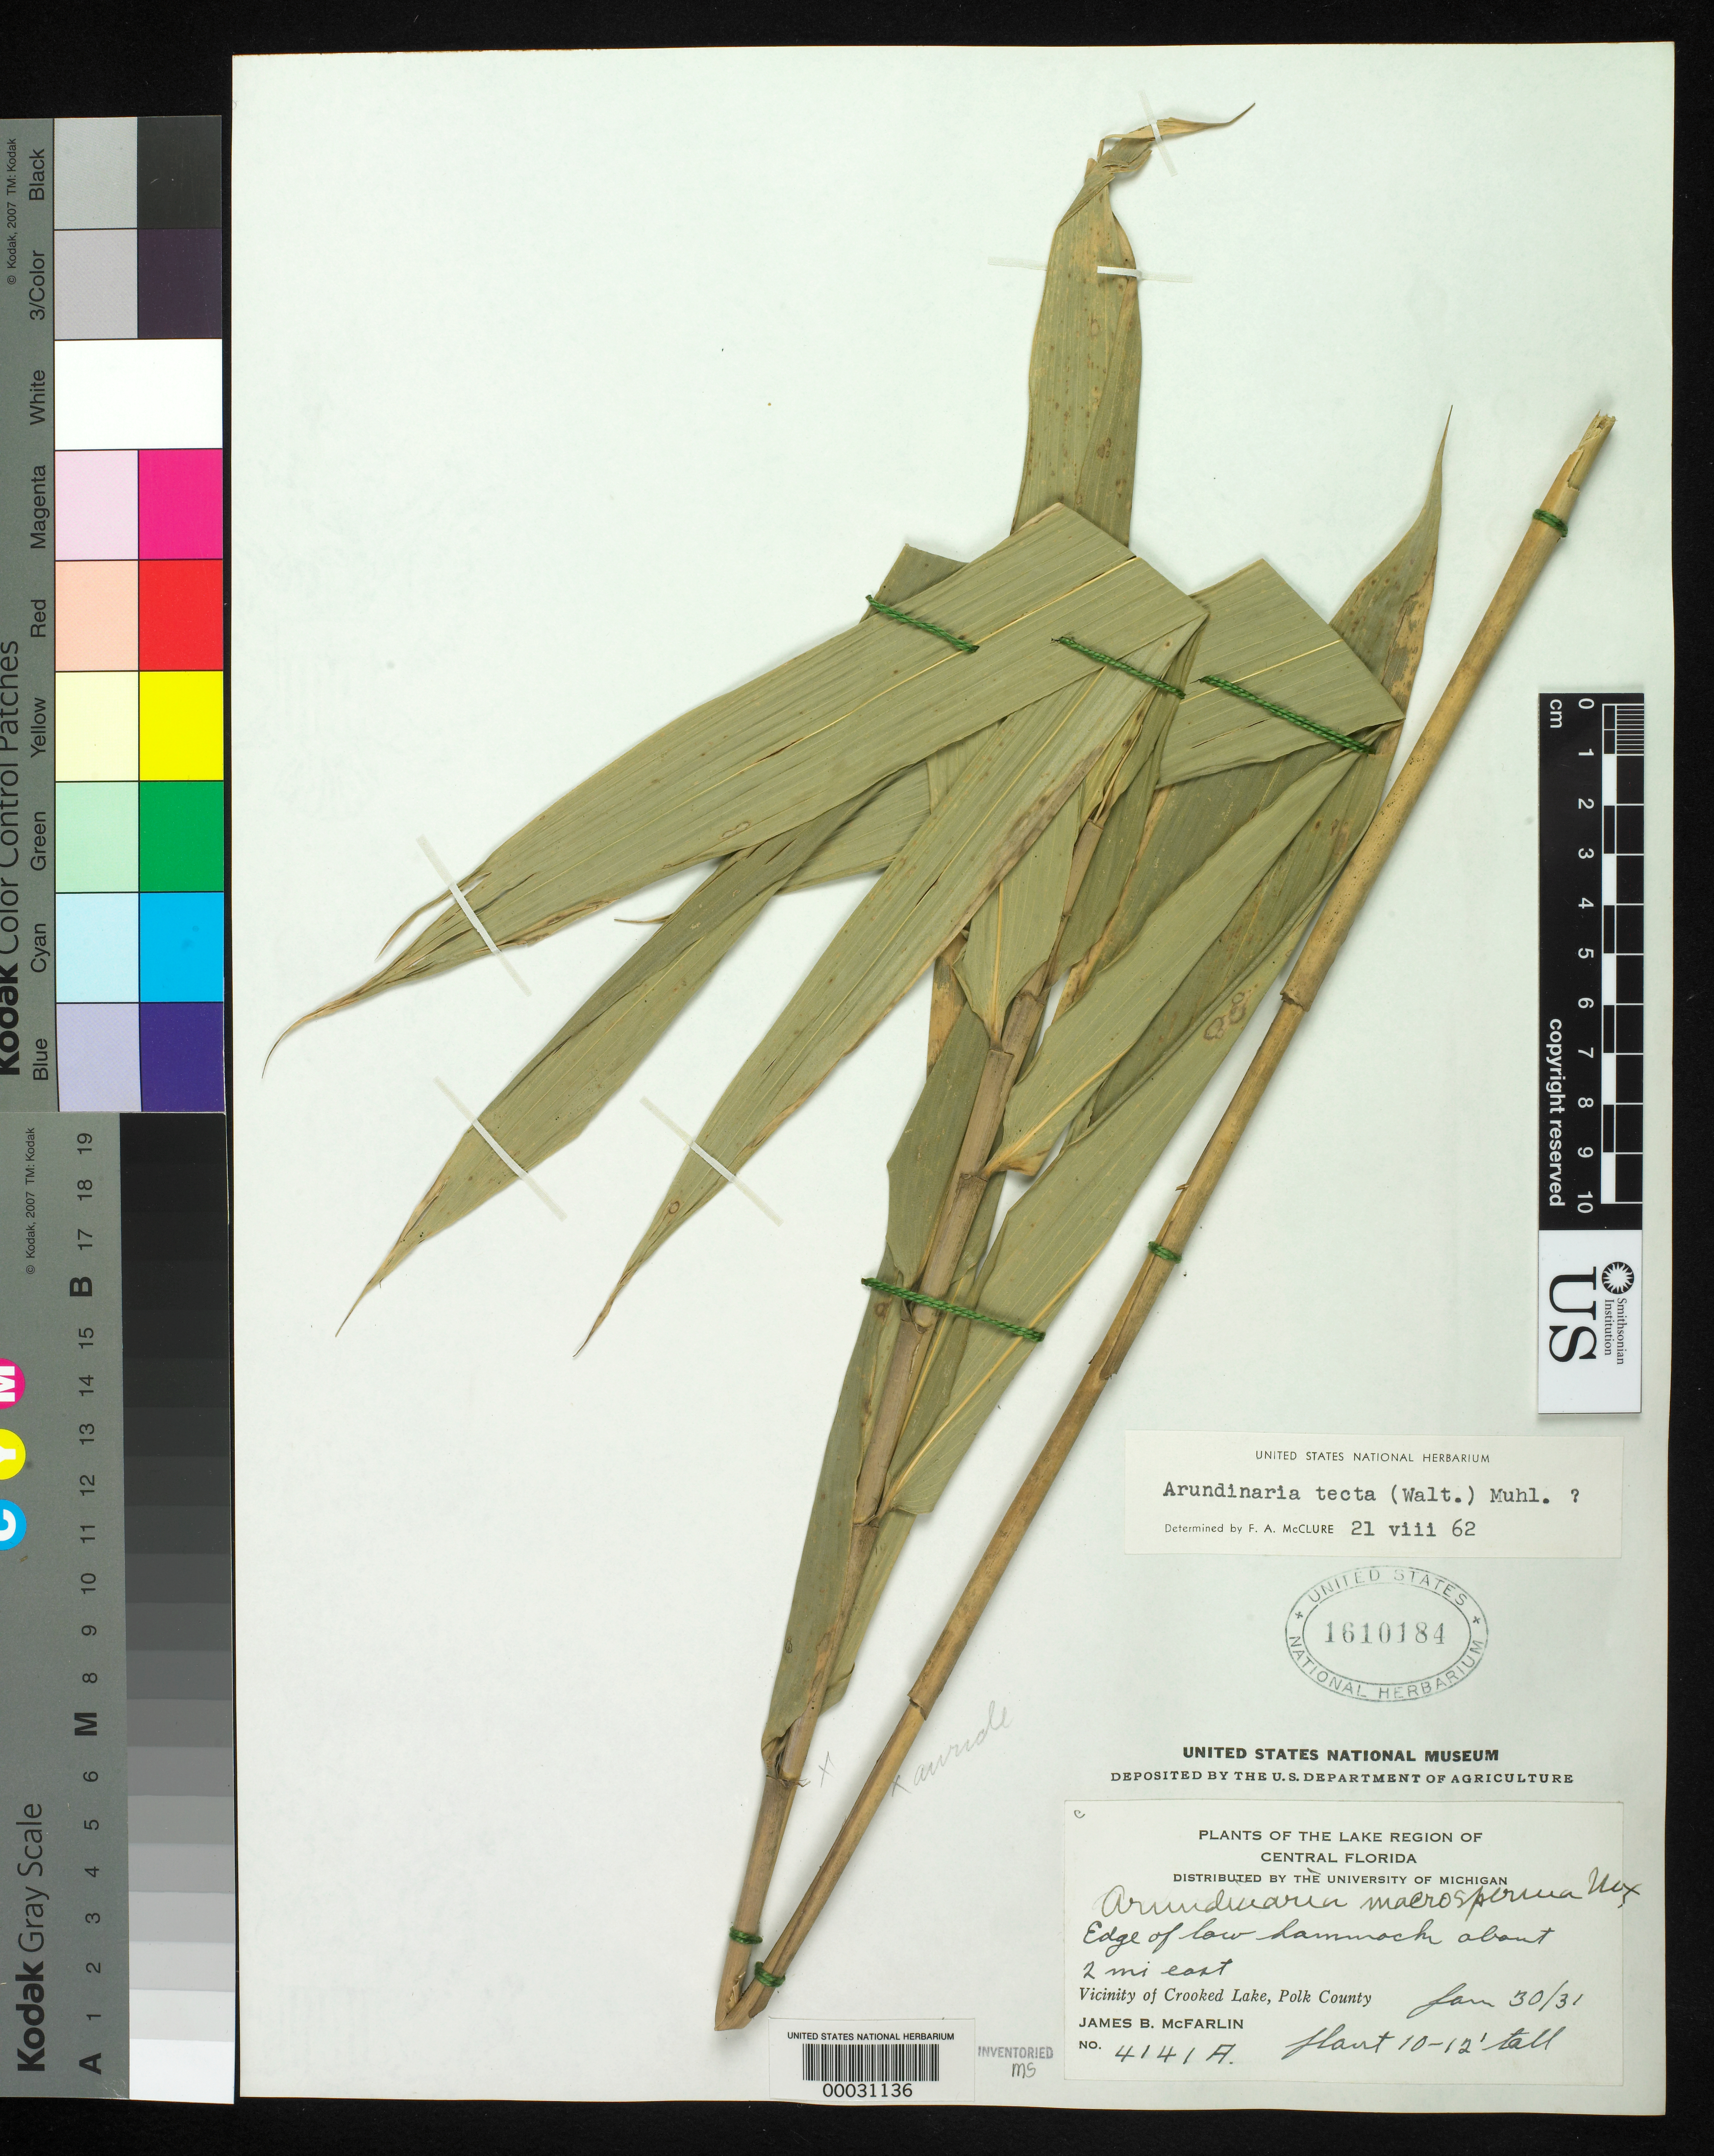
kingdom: Plantae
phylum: Tracheophyta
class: Liliopsida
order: Poales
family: Poaceae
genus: Arundinaria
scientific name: Arundinaria tecta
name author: (Walter) Muhl.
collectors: J. McFarlin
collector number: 4141a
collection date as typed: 30 Jan 1931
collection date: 1931-01-30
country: United States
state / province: Florida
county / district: Polk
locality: Crooked lake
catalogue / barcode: US 1610184